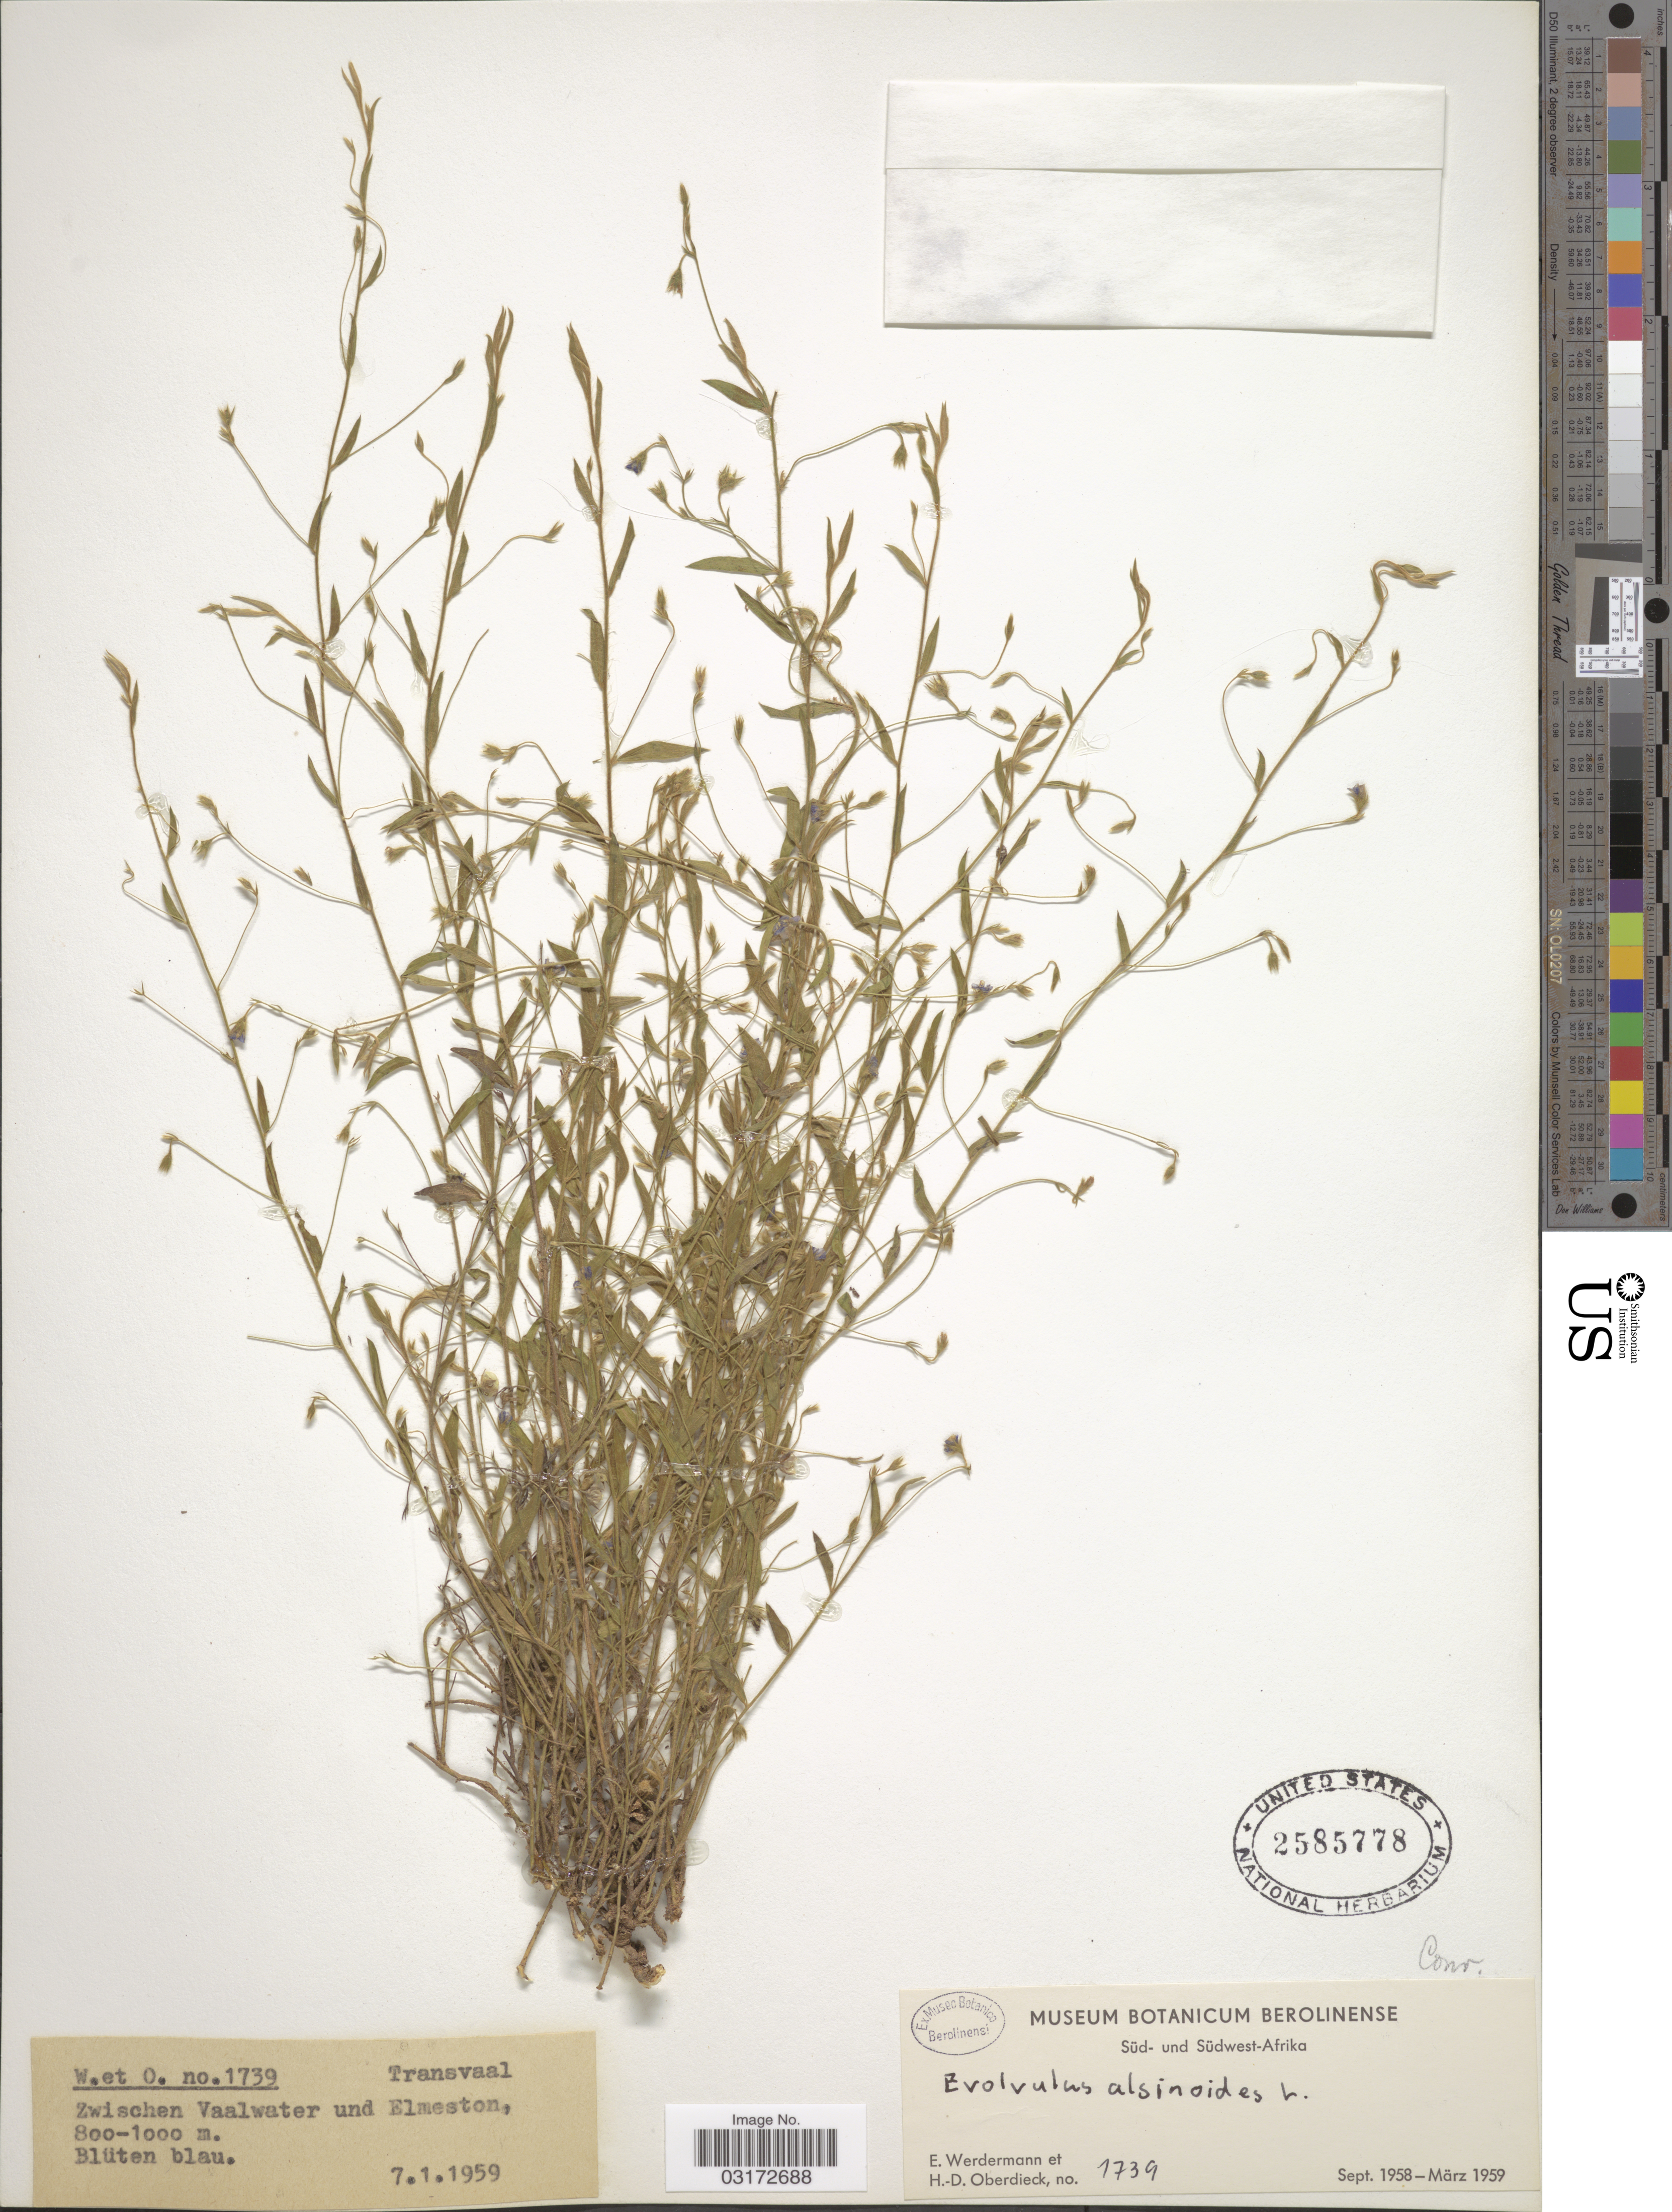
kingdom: Plantae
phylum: Tracheophyta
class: Magnoliopsida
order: Solanales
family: Convolvulaceae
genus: Evolvulus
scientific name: Evolvulus alsinoides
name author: (L.) L.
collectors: E. Werdermann & H. Oberdieck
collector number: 1739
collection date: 1959-01-07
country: South Africa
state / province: Limpopo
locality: Transvaal. Zwischen Vaalwater und Elmeston.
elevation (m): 800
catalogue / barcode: US 2585778